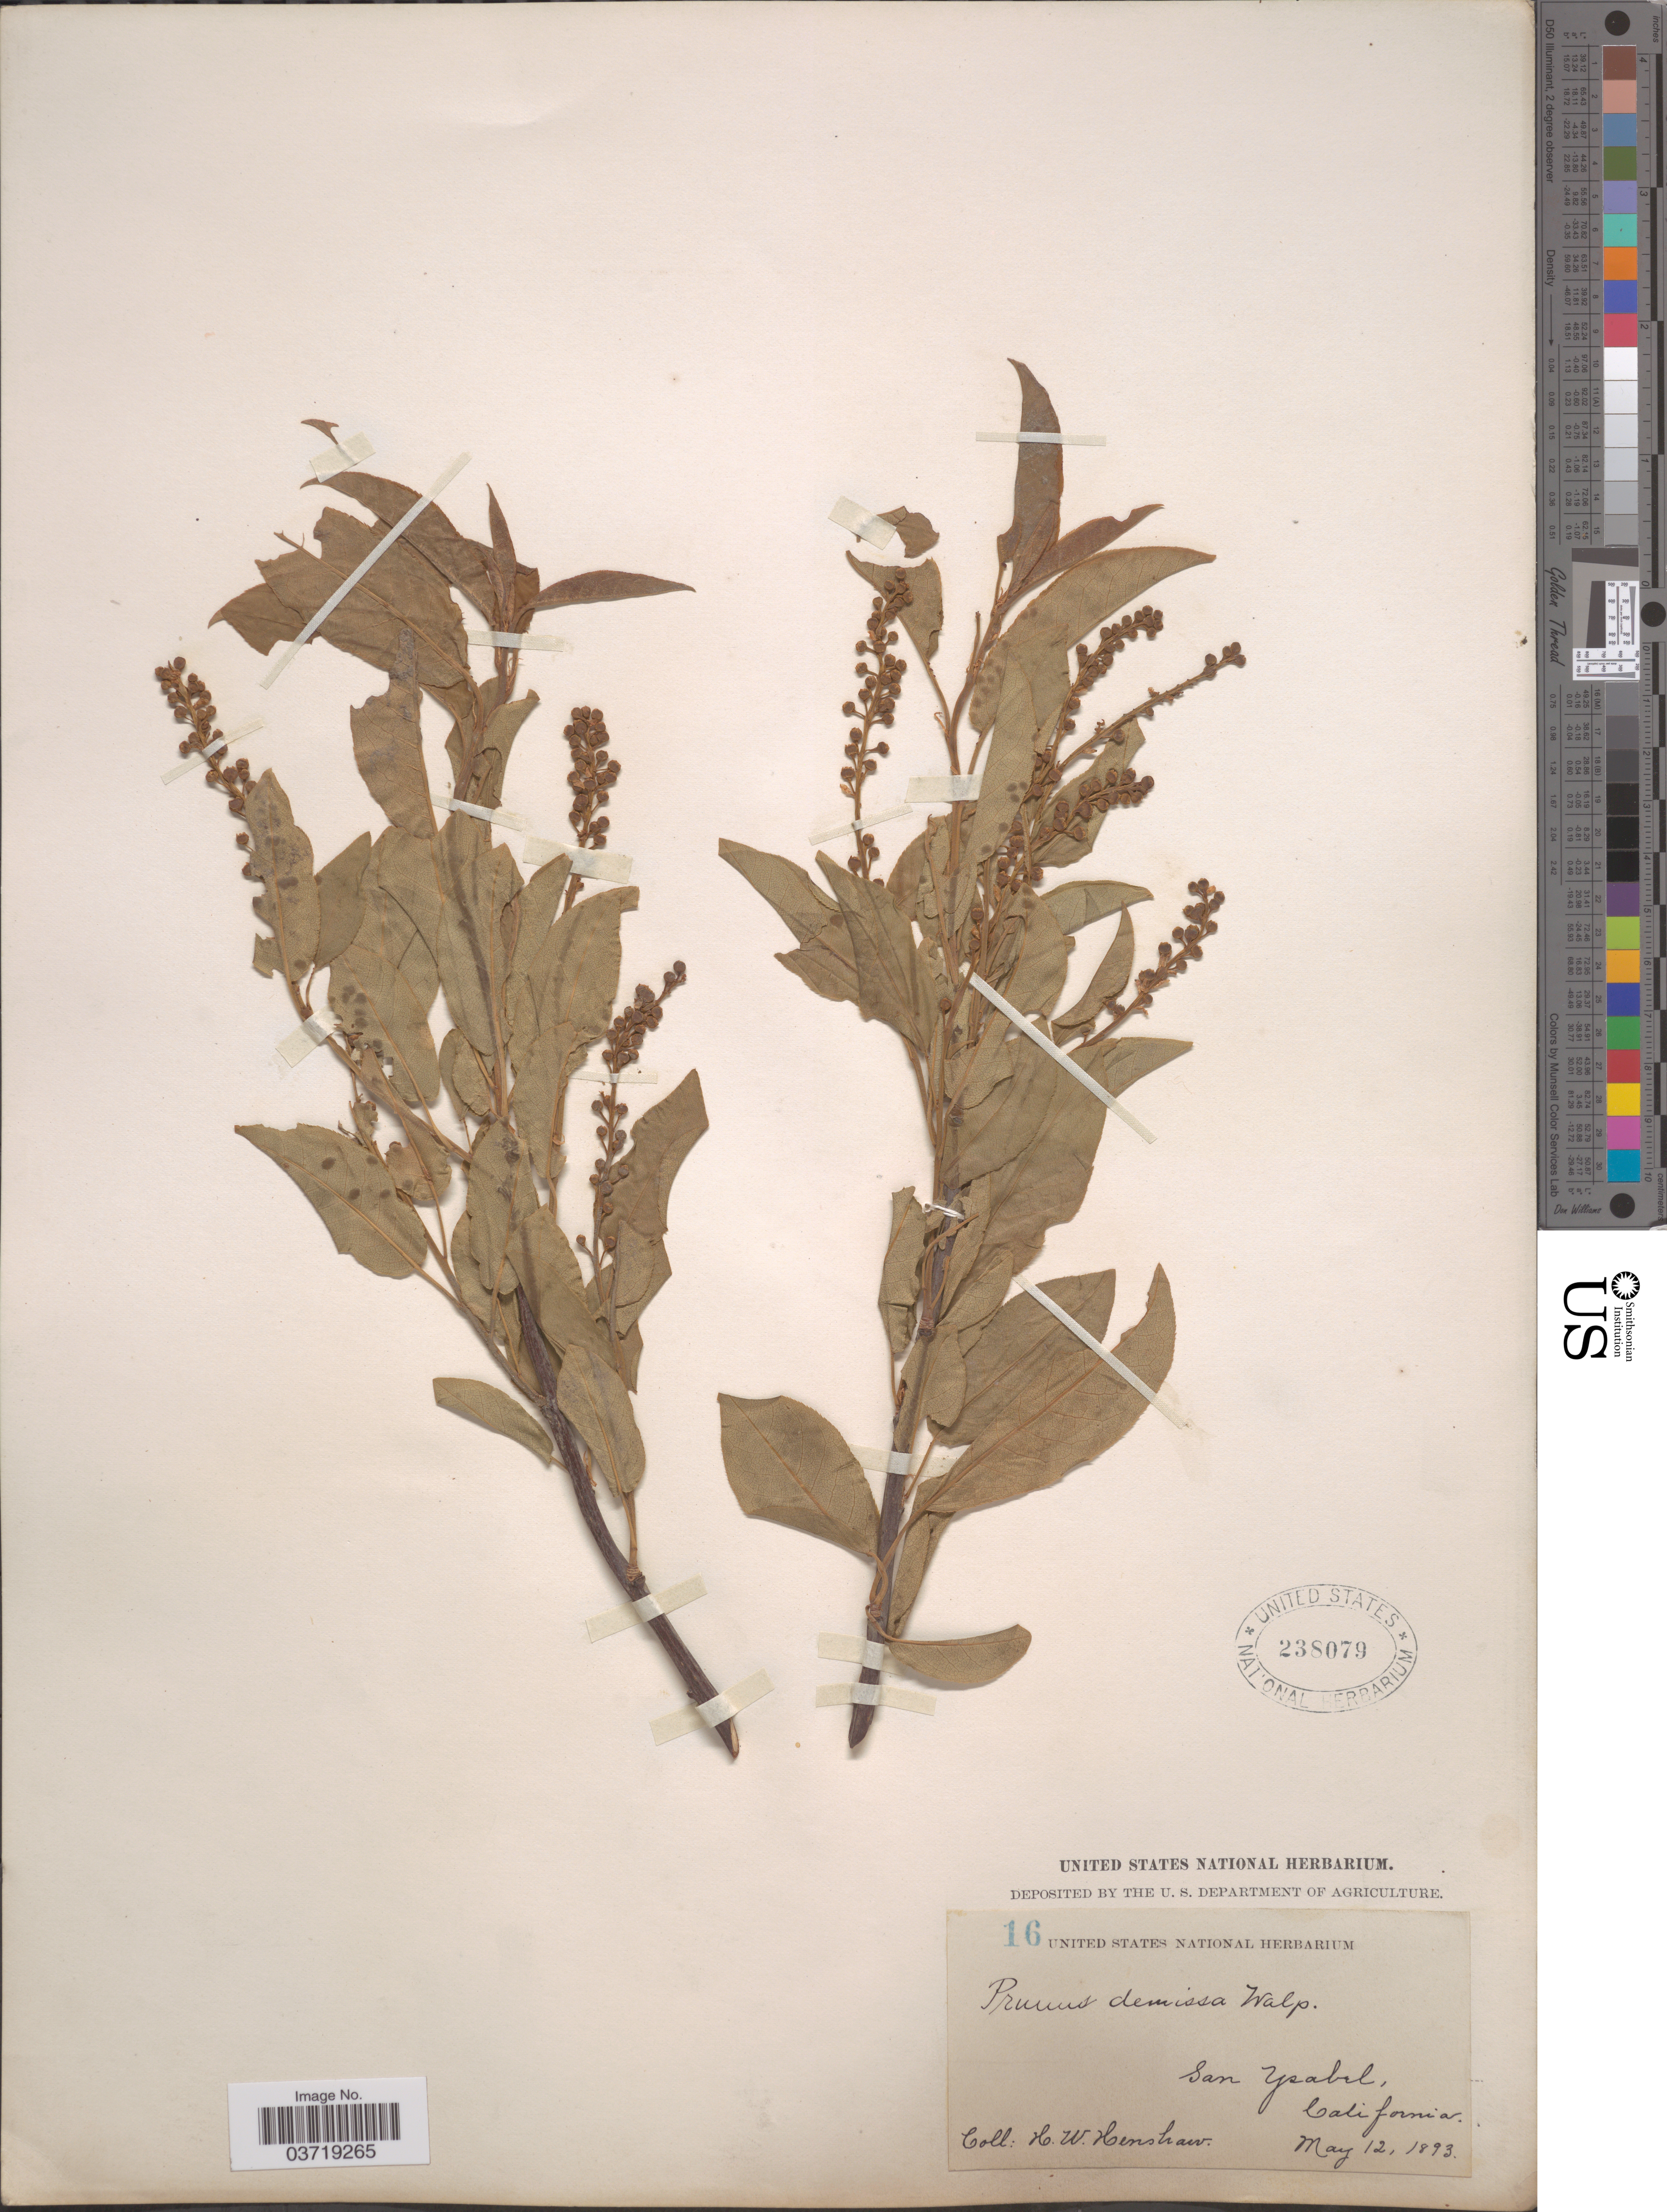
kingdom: Plantae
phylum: Tracheophyta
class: Magnoliopsida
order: Rosales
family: Rosaceae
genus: Prunus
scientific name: Prunus virginiana var. demissa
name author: (Nutt.) Torr.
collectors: H. Henshaw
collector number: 16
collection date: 1893-05-12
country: United States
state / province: California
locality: San Ysabel.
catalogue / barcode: US 238079